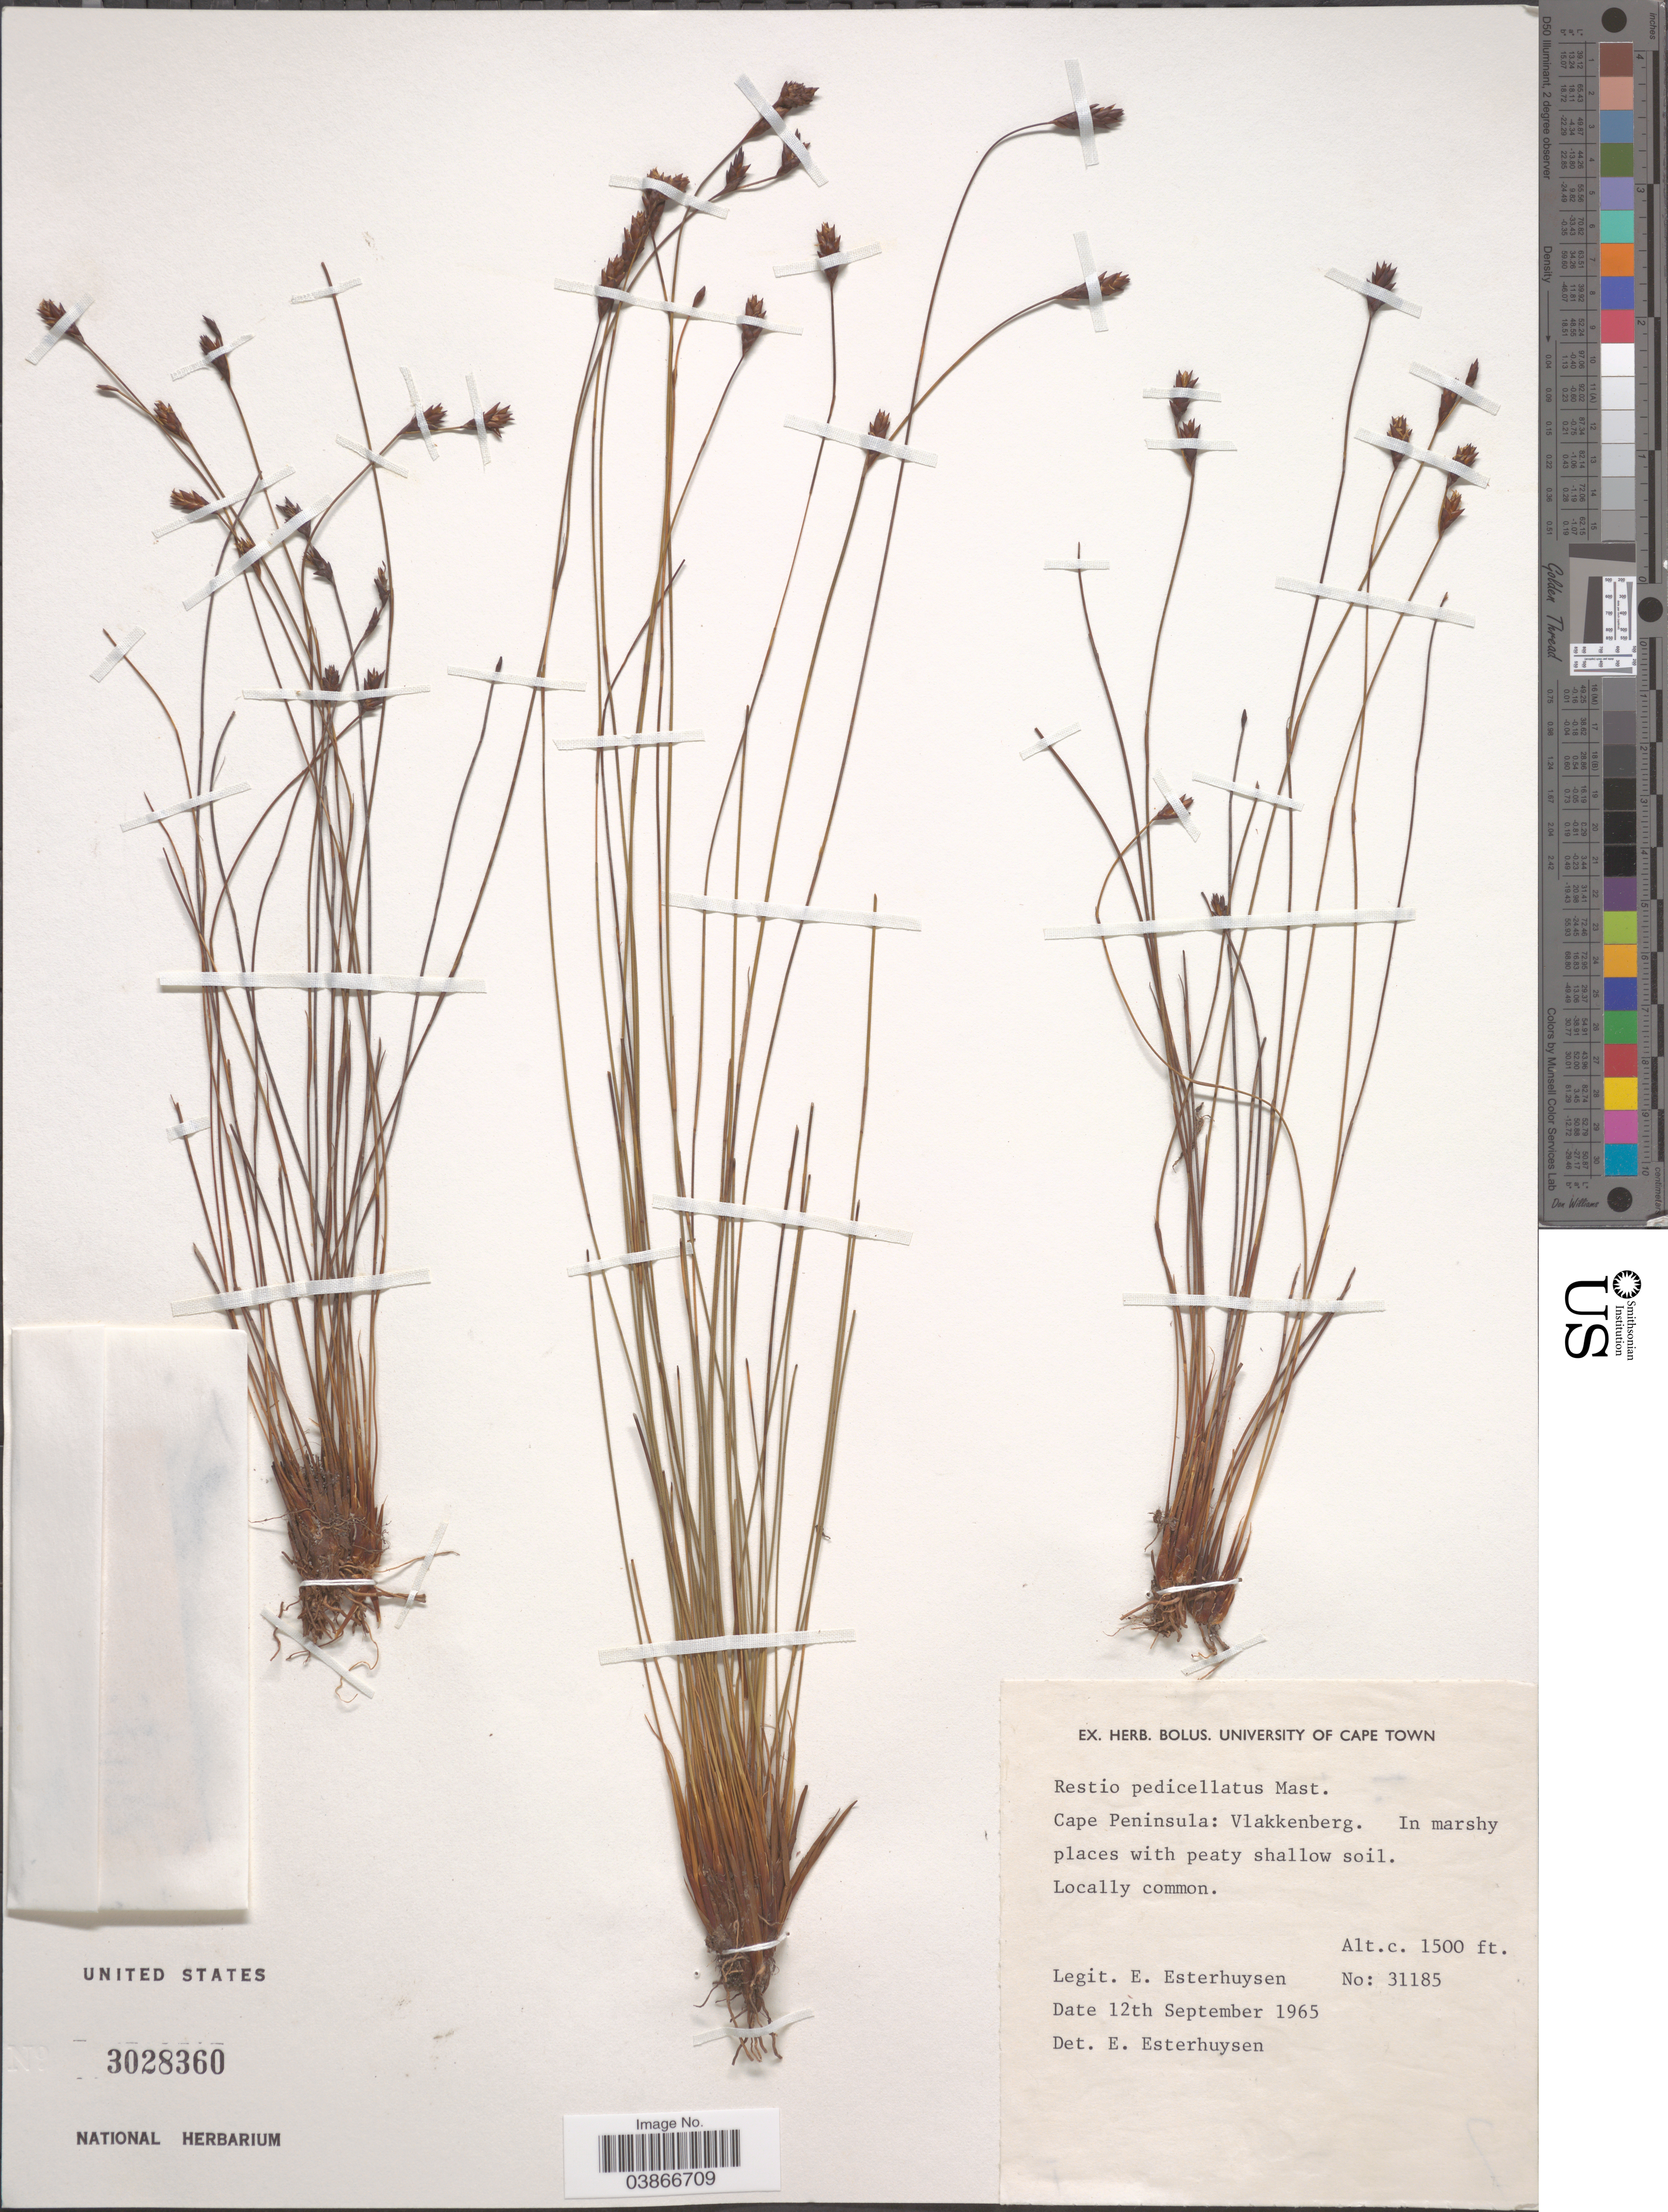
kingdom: Plantae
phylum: Tracheophyta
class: Liliopsida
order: Poales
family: Restionaceae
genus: Restio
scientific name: Restio pedicellatus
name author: Mast.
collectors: E. E. Esterhuysen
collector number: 31185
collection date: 1965-09-12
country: South Africa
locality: Cape Peninsula: Vlakkenberg.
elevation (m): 457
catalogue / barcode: US 3028360